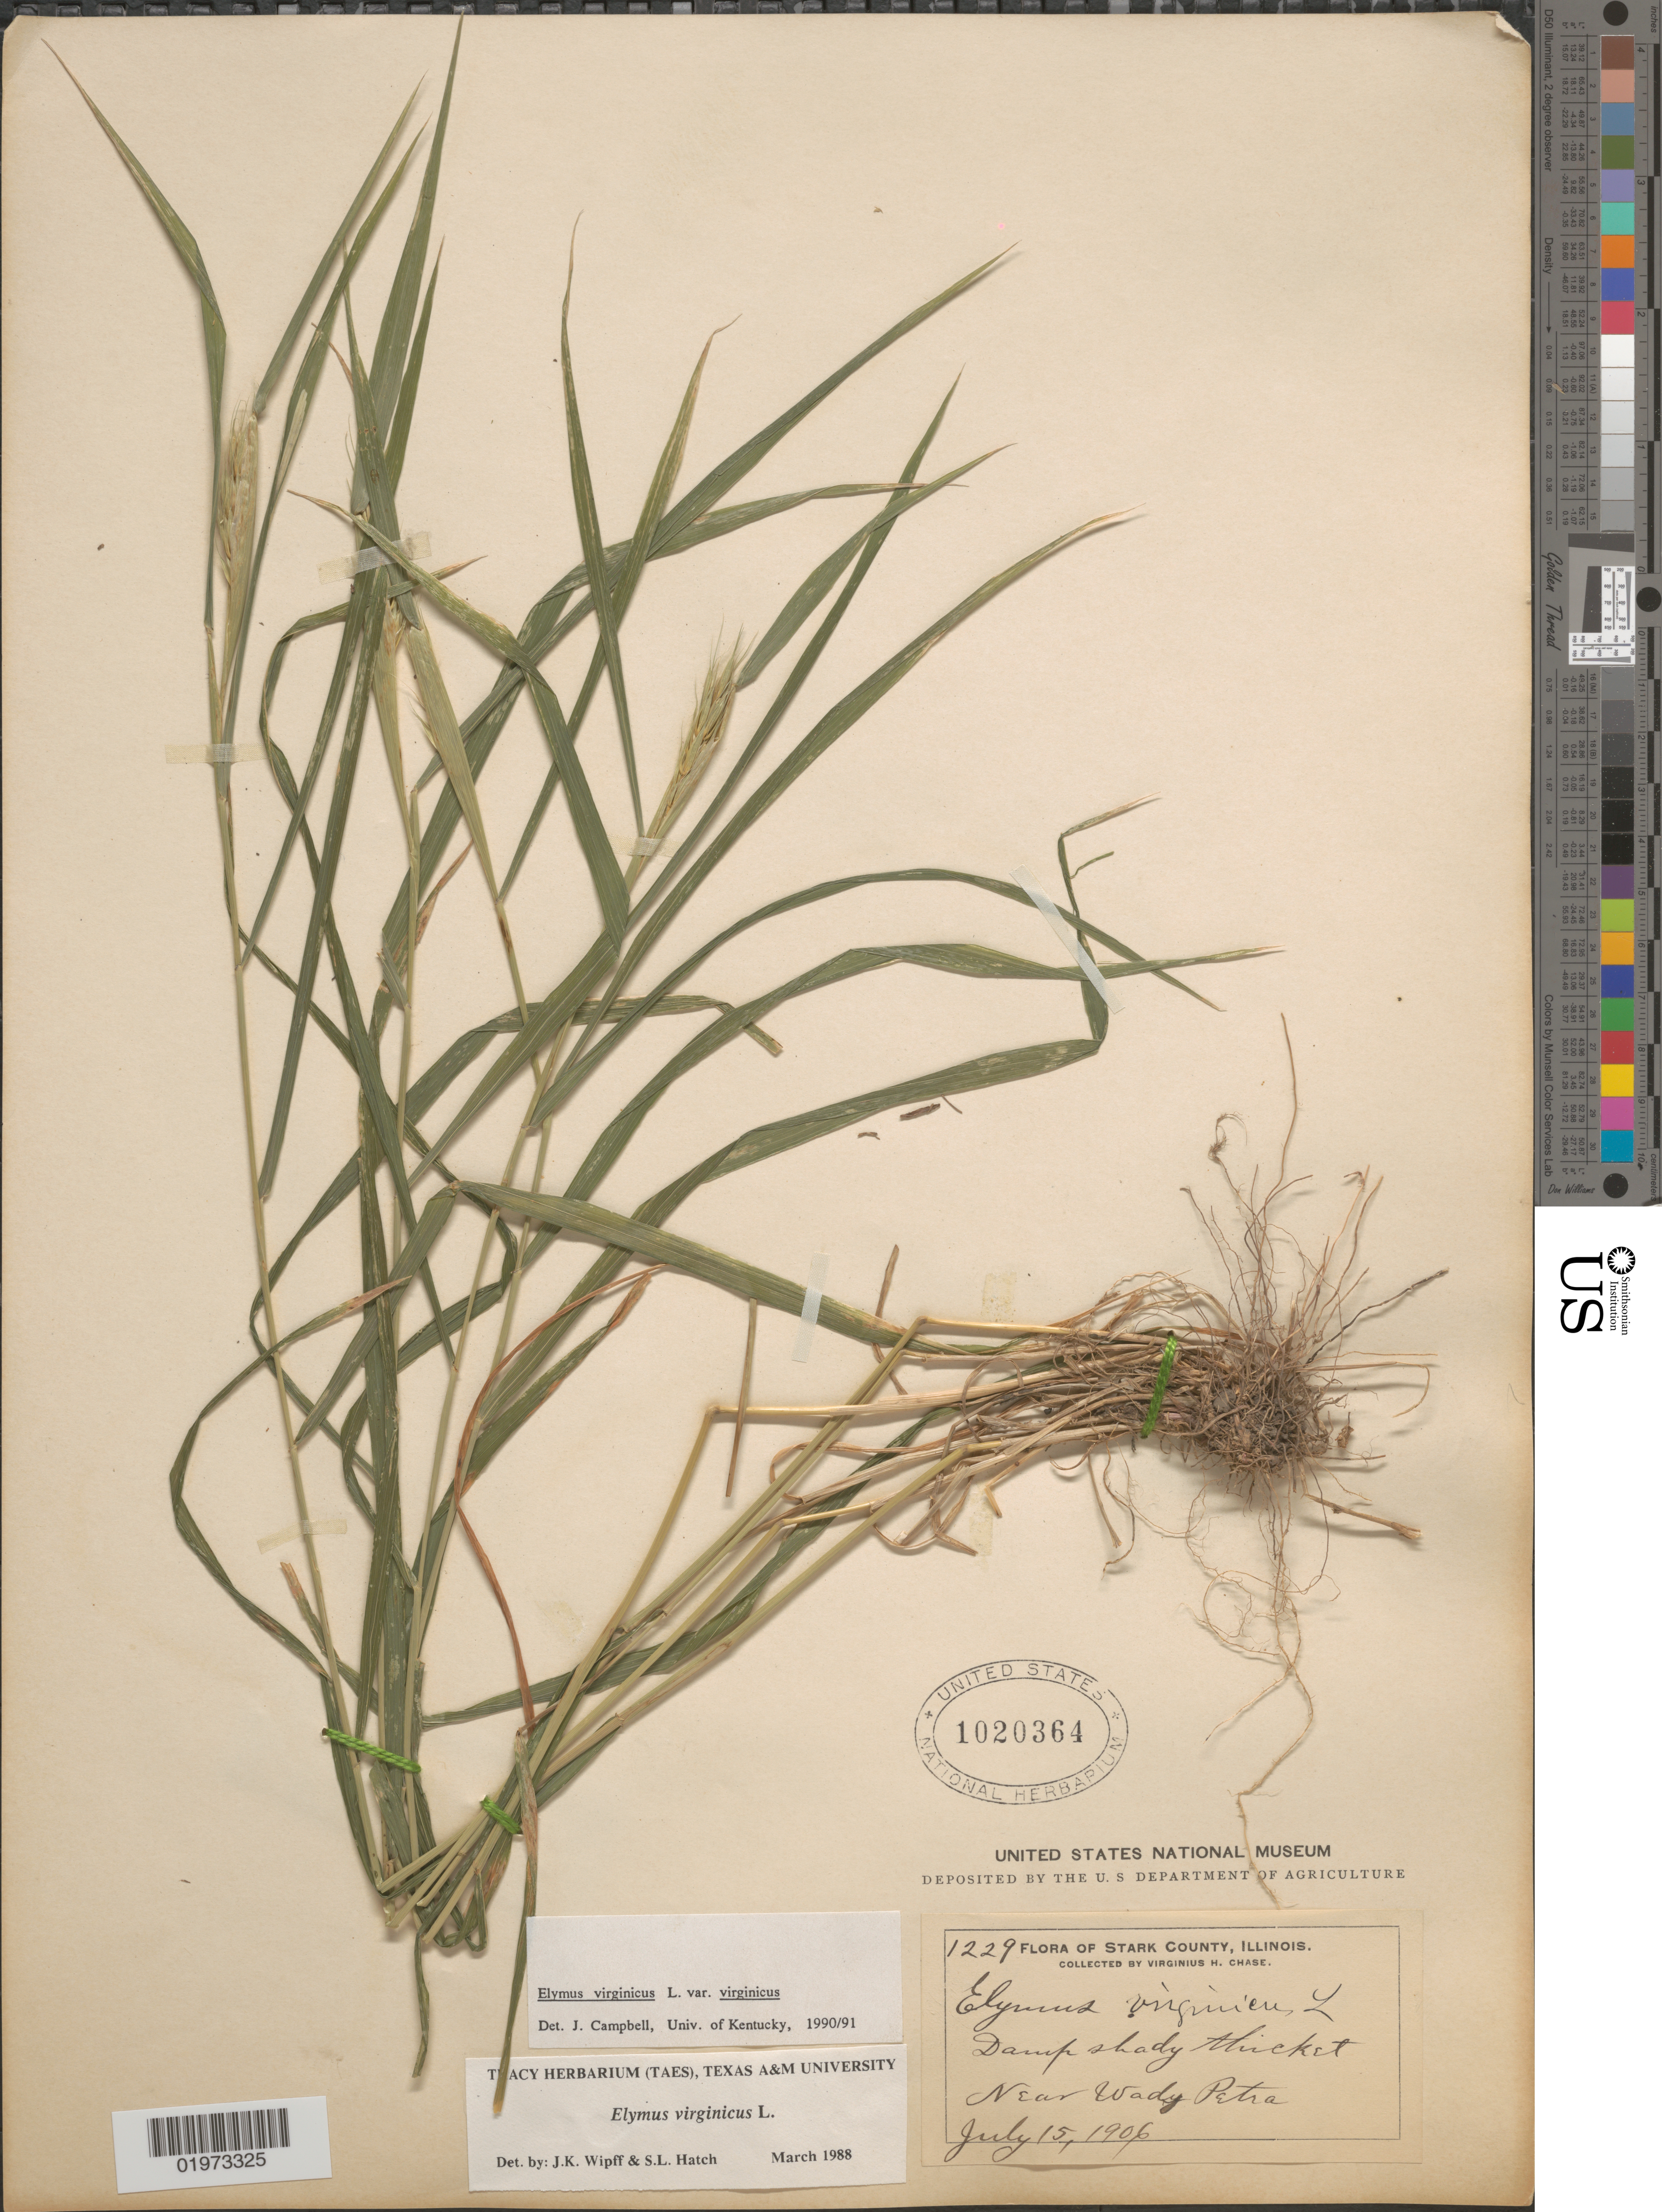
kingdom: Plantae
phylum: Tracheophyta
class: Liliopsida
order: Poales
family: Poaceae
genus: Elymus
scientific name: Elymus virginicus var. virginicus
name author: L.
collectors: V. H. Chase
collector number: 1229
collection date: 1906-07-15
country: United States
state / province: Illinois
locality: Stark County. Damp shady thicket. Near Wady Petra.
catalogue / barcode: US 1020364